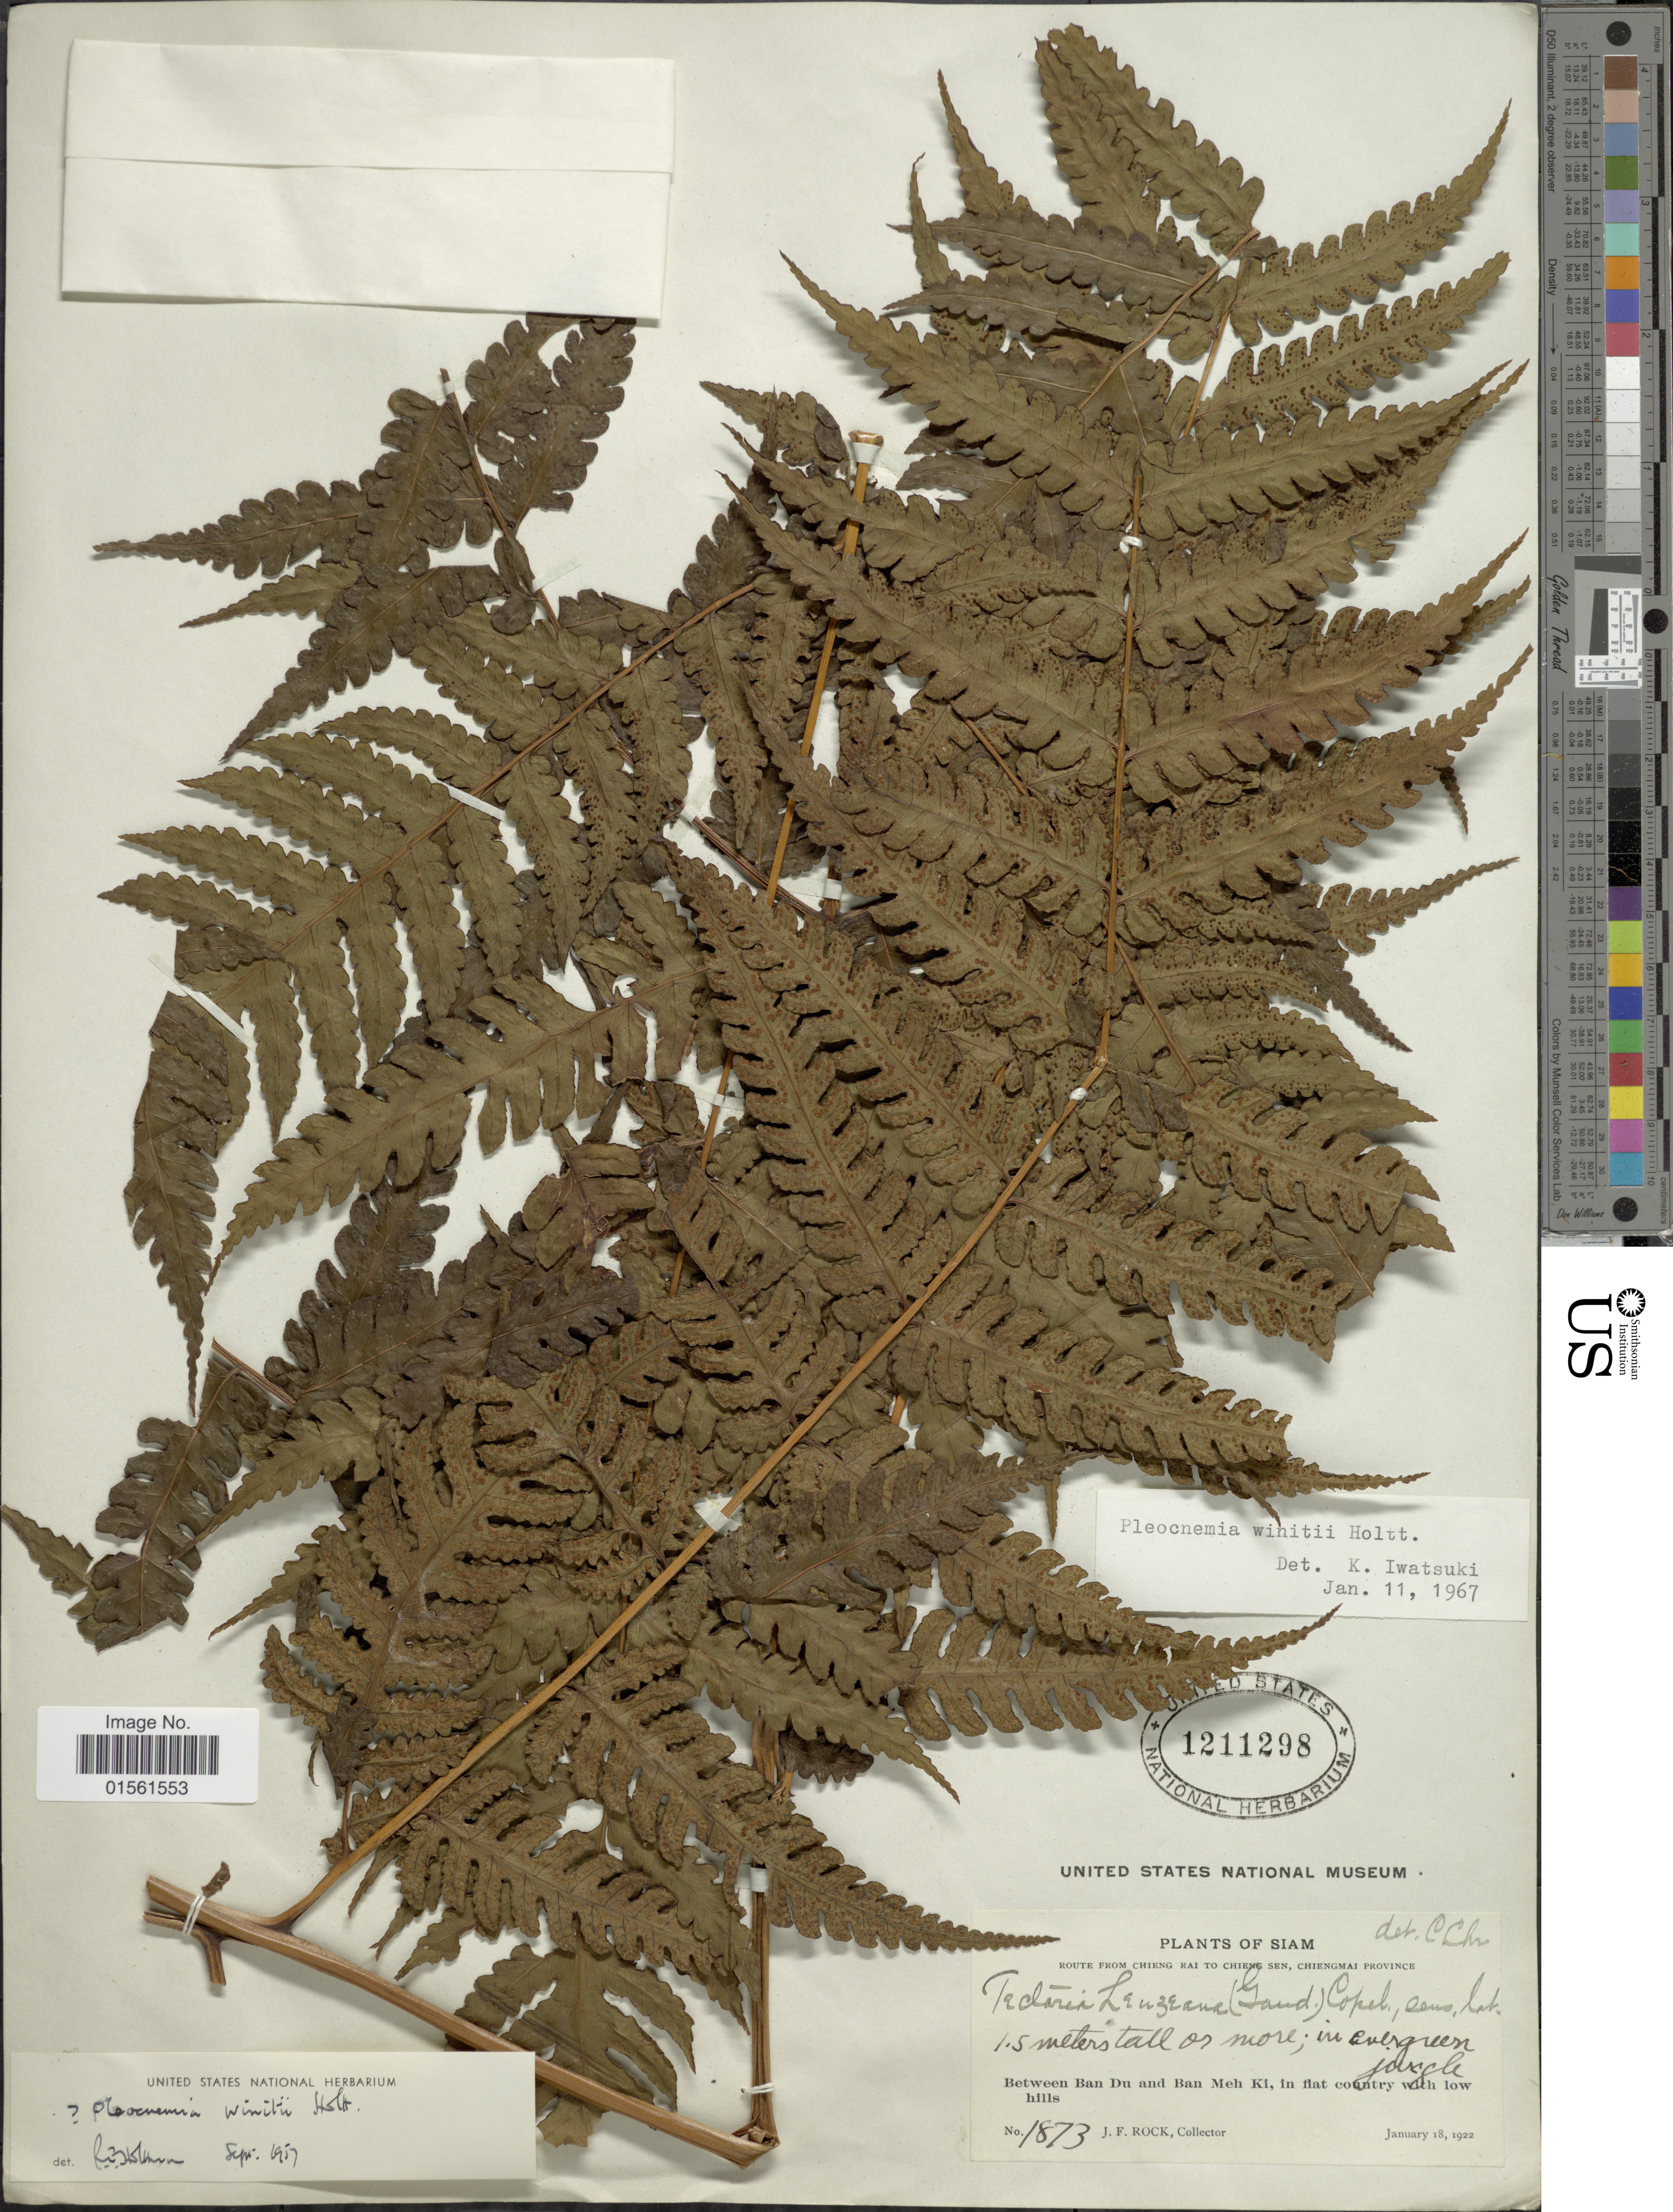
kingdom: Plantae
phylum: Tracheophyta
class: Polypodiopsida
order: Polypodiales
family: Dryopteridaceae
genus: Pleocnemia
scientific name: Pleocnemia winitii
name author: Holttum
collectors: J. Rock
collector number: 1873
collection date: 1922-01-18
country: Thailand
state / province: Chiang Mai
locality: Siam, Route from Chieng Rai to Chieng Sen, Chiengmai Province. Between Ban Du and Ban Meh Ki, in flat country with low hills.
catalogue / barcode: US 1211298